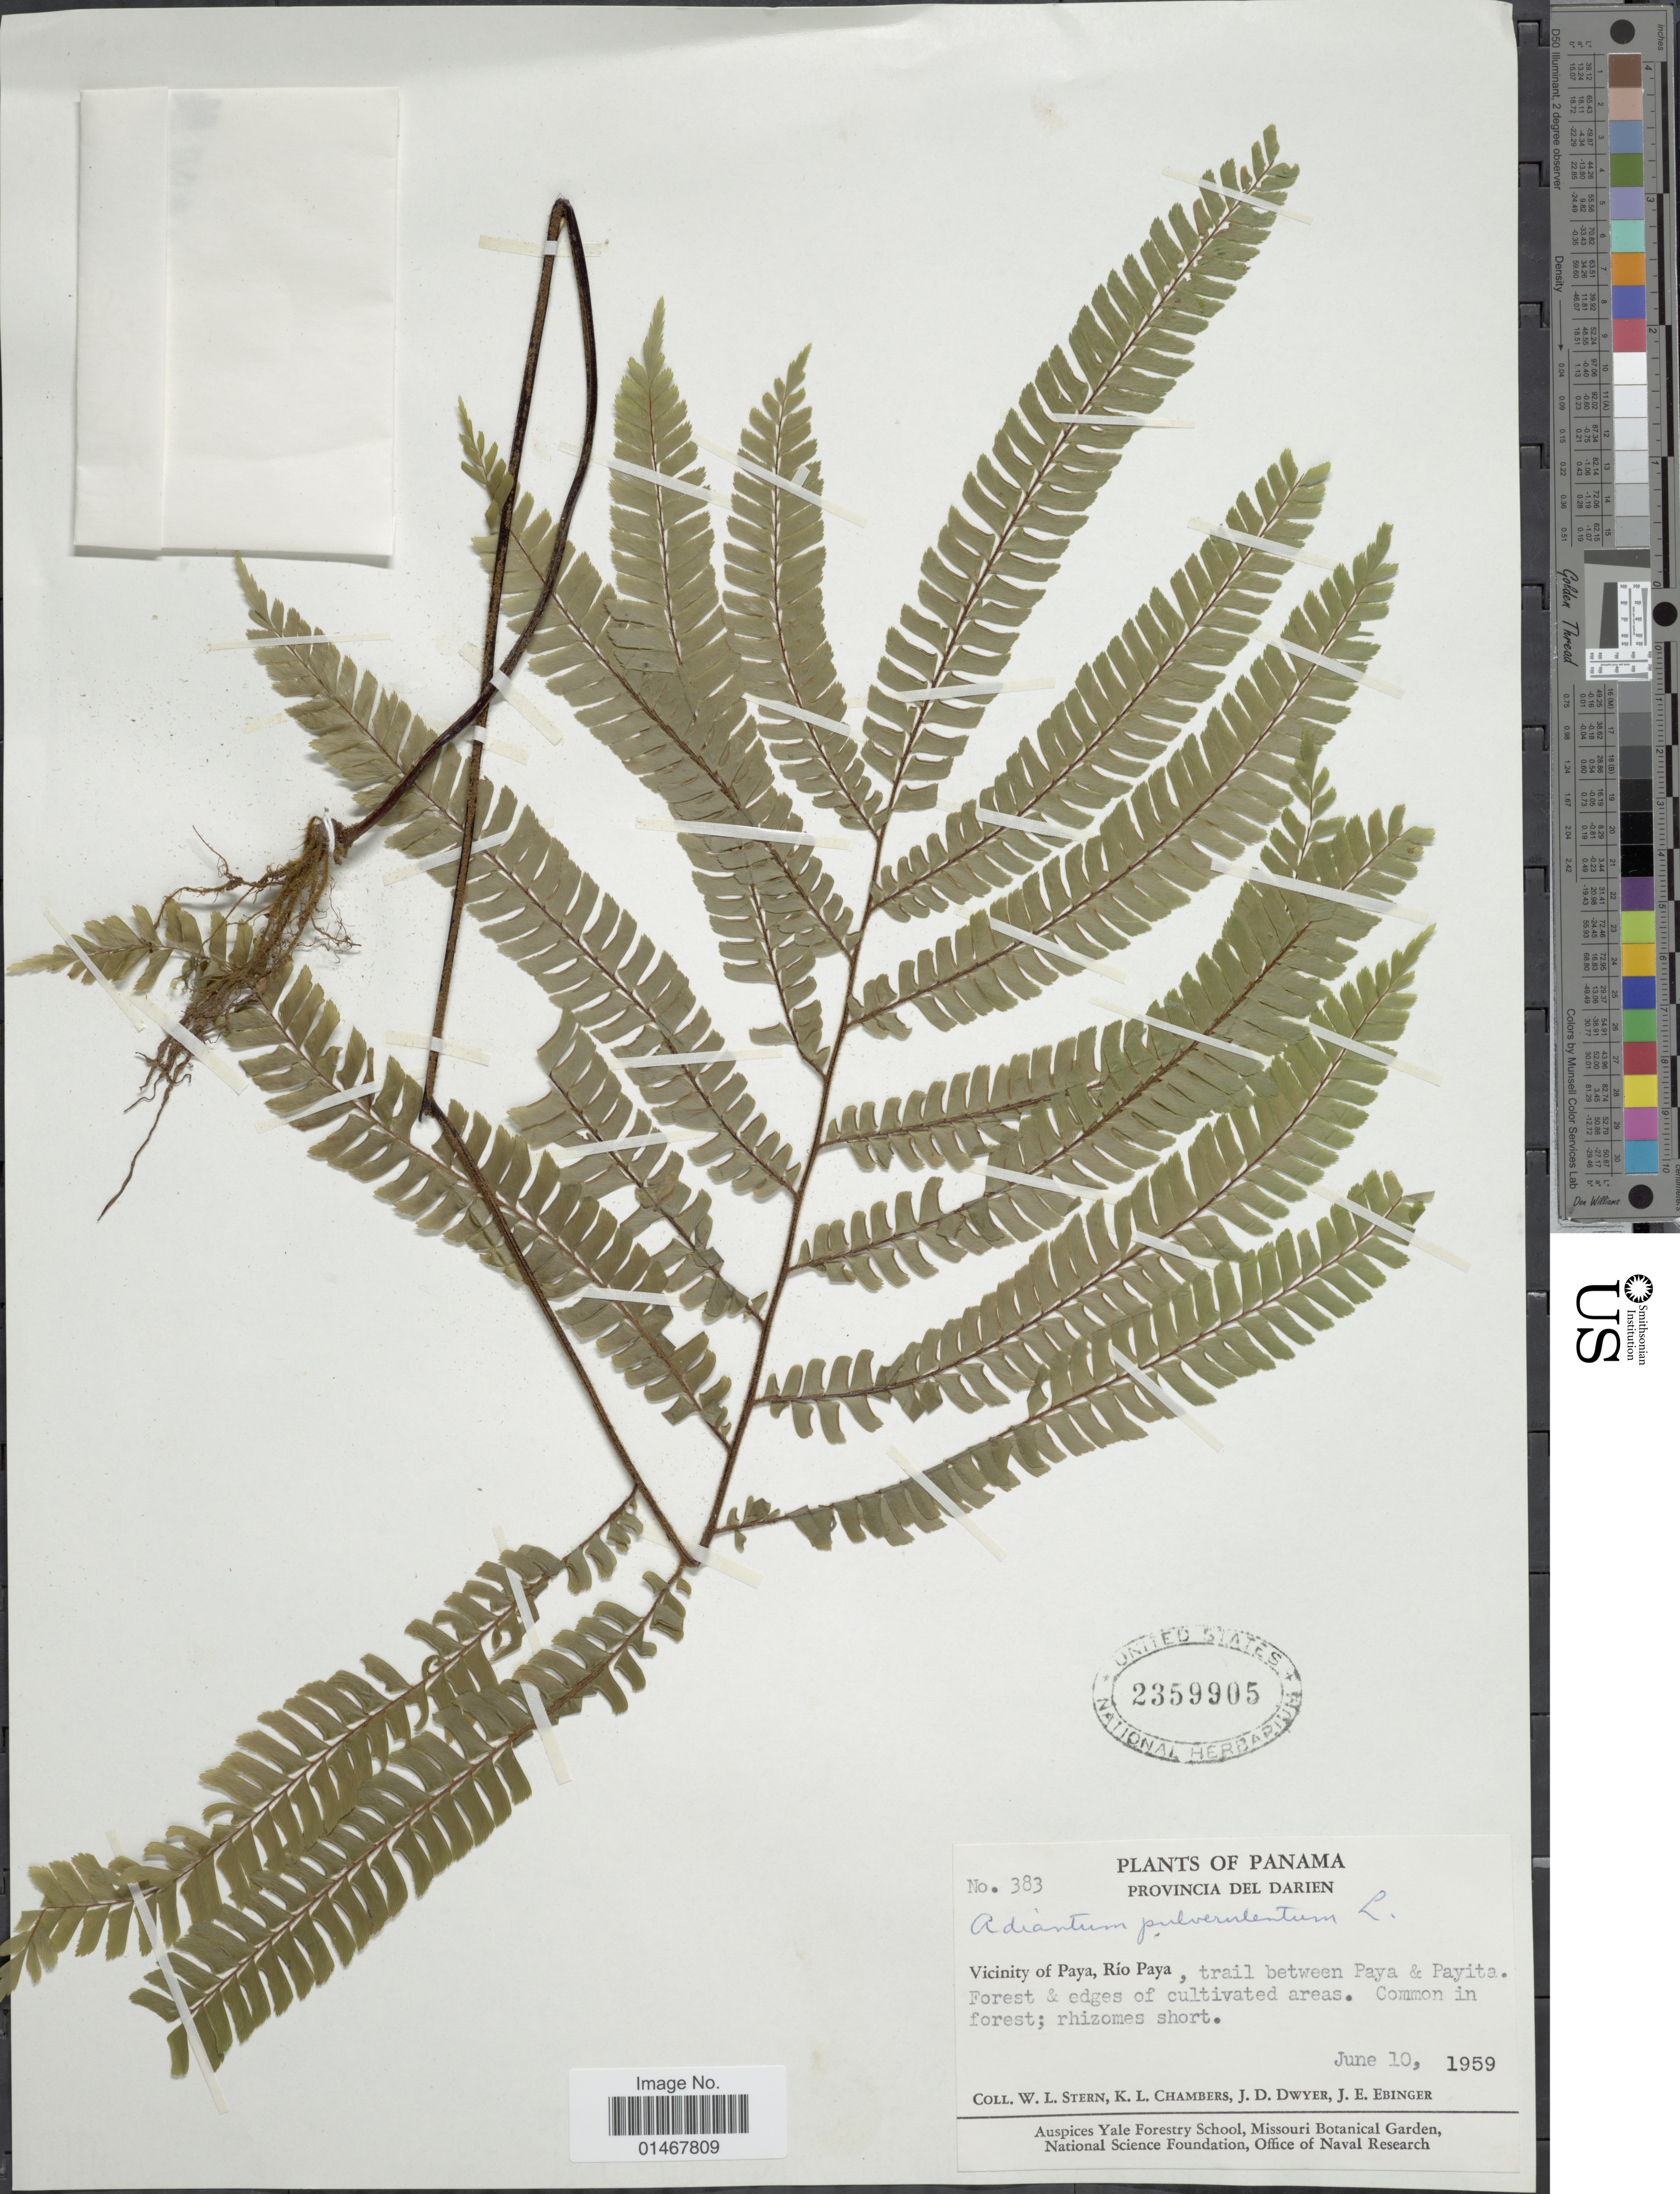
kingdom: Plantae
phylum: Tracheophyta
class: Polypodiopsida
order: Polypodiales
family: Pteridaceae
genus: Adiantum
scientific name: Adiantum pulverulentum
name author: L.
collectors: W. L. Stern, K. Chambers, J. D. Dwyer & J. Ebinger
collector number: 383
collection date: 1959-06-10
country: Panama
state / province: Darién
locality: Vicinity of Paya, Rio Paya, trail between Paya & Payita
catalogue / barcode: US 2359905